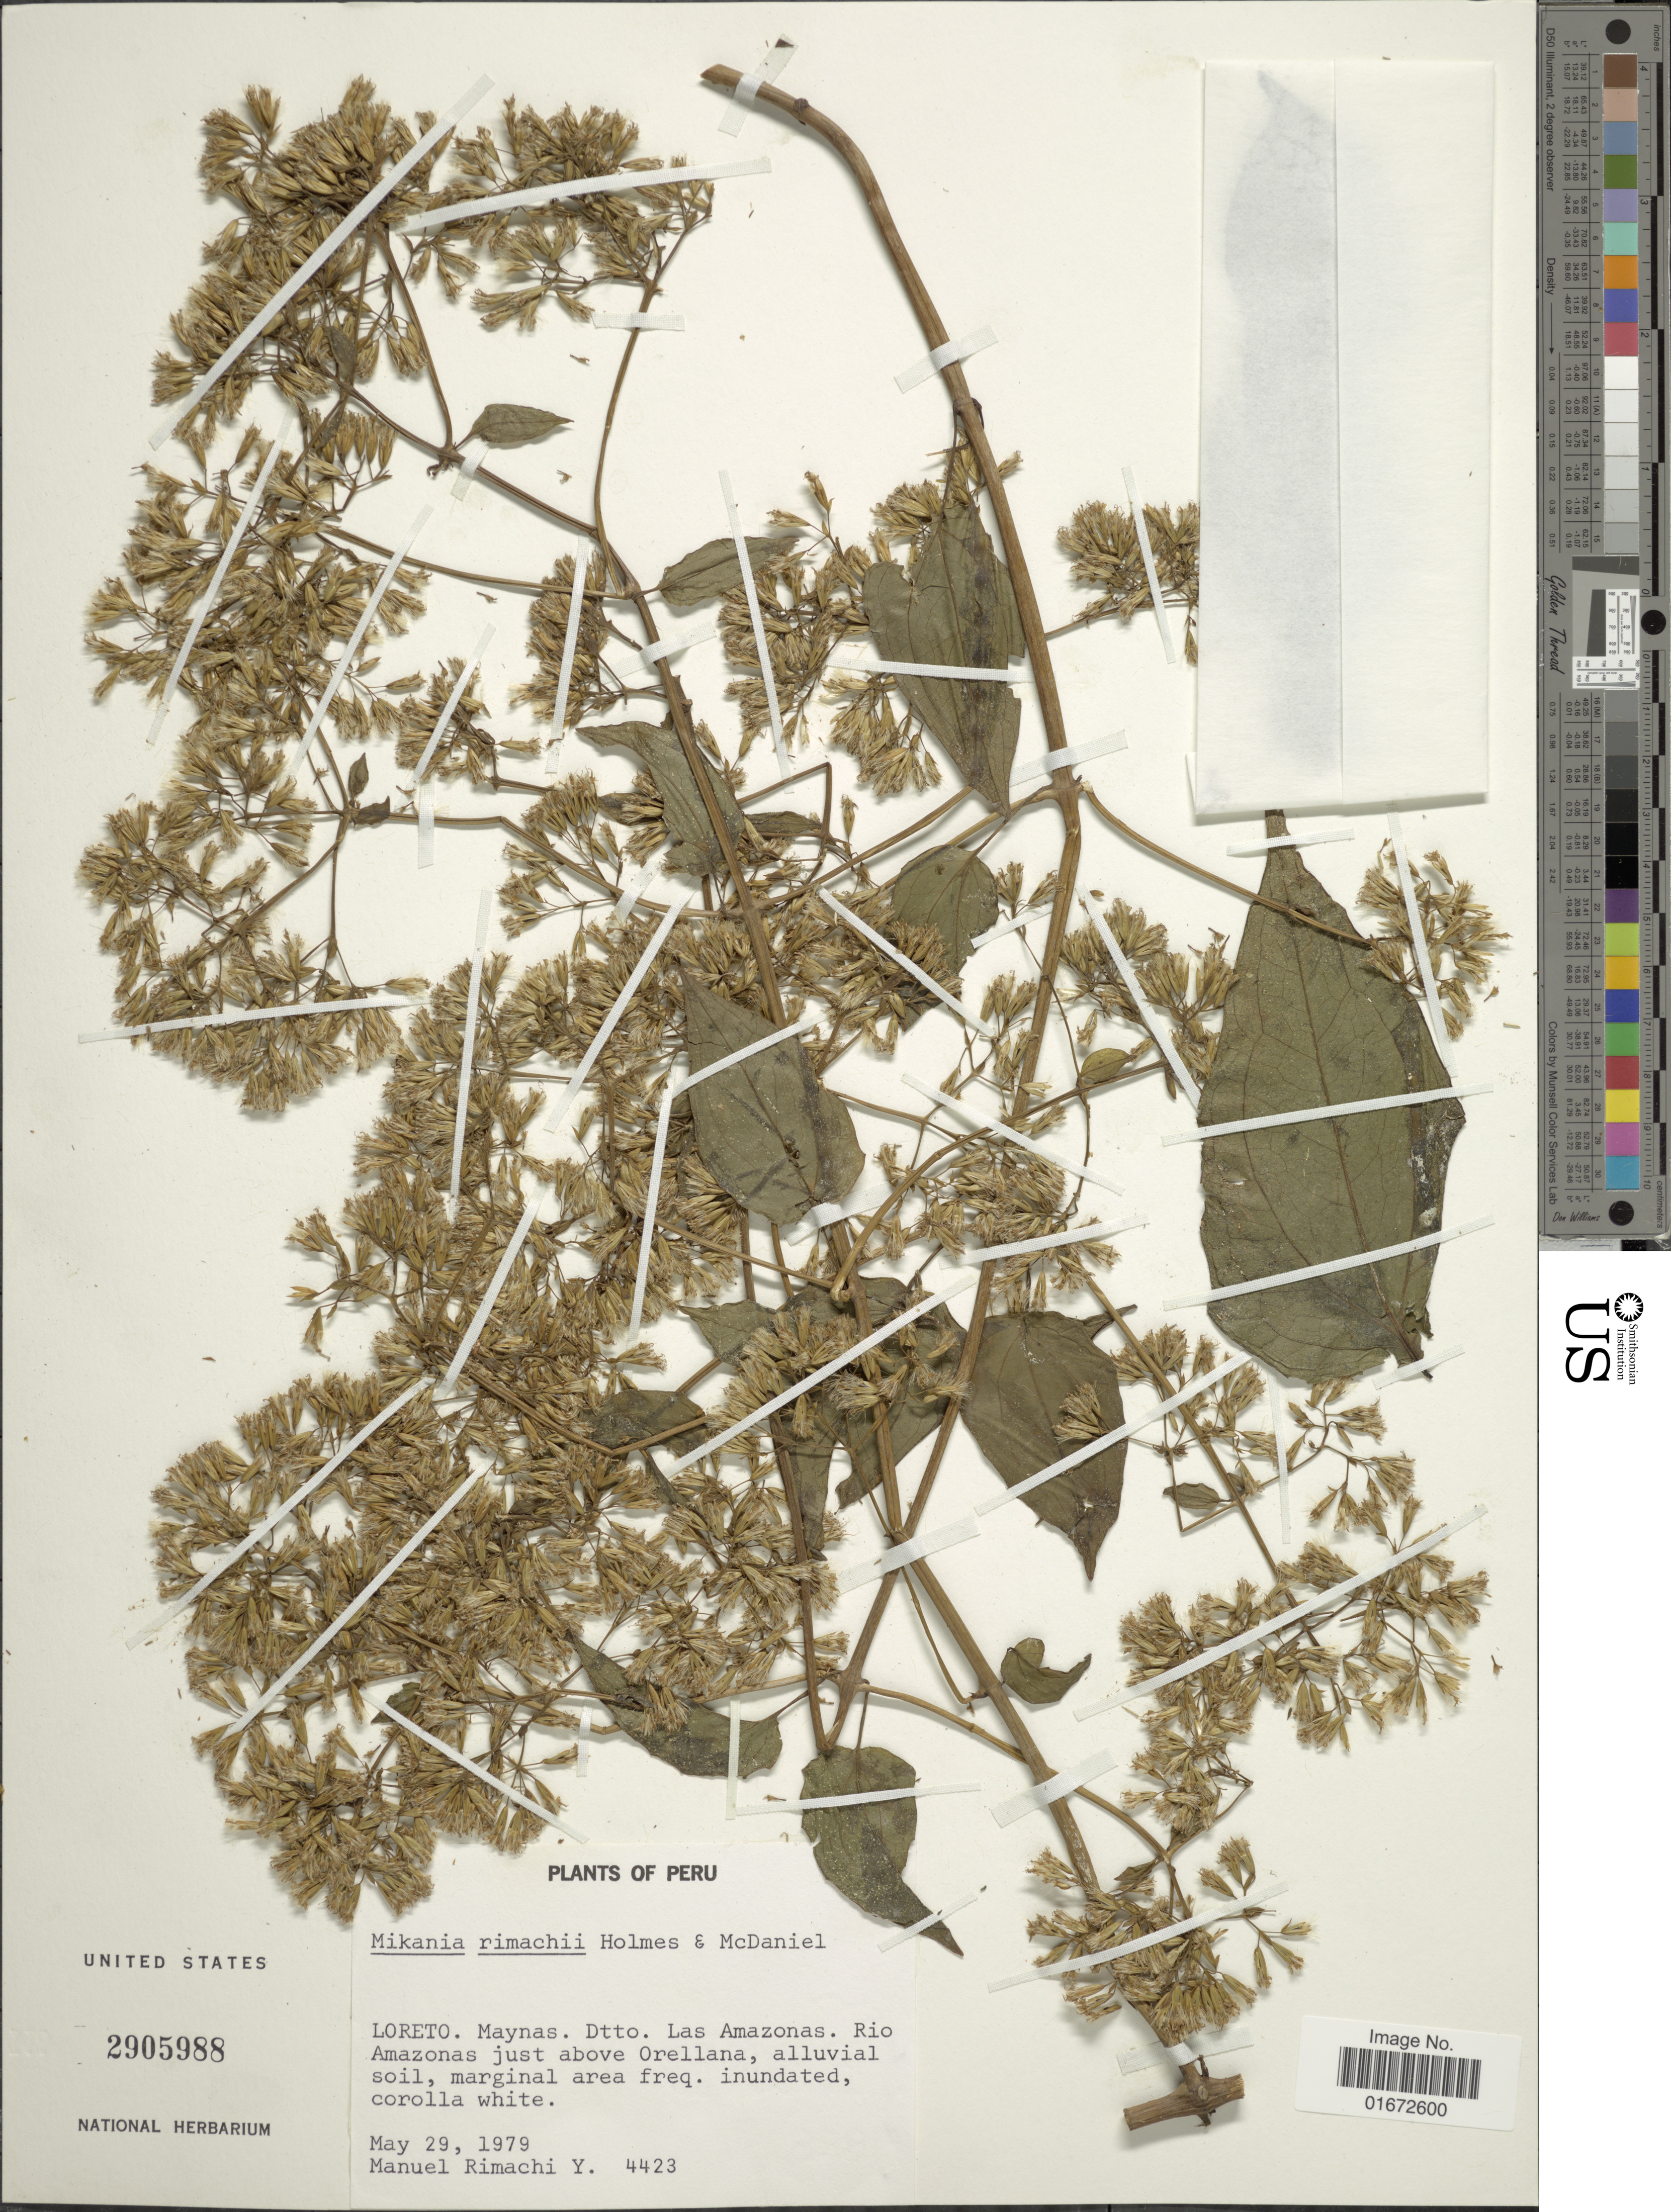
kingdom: Plantae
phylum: Tracheophyta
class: Magnoliopsida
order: Asterales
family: Asteraceae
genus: Mikania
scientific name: Mikania rimachii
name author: W.C. Holmes & McDaniel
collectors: M. Rimachi Y.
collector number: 4423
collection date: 1979-05-29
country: Peru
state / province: Loreto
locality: Loreto. Maynas. Dtto. Las Amazonas. Rio Amazonas just above Orellana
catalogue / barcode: US 2905988